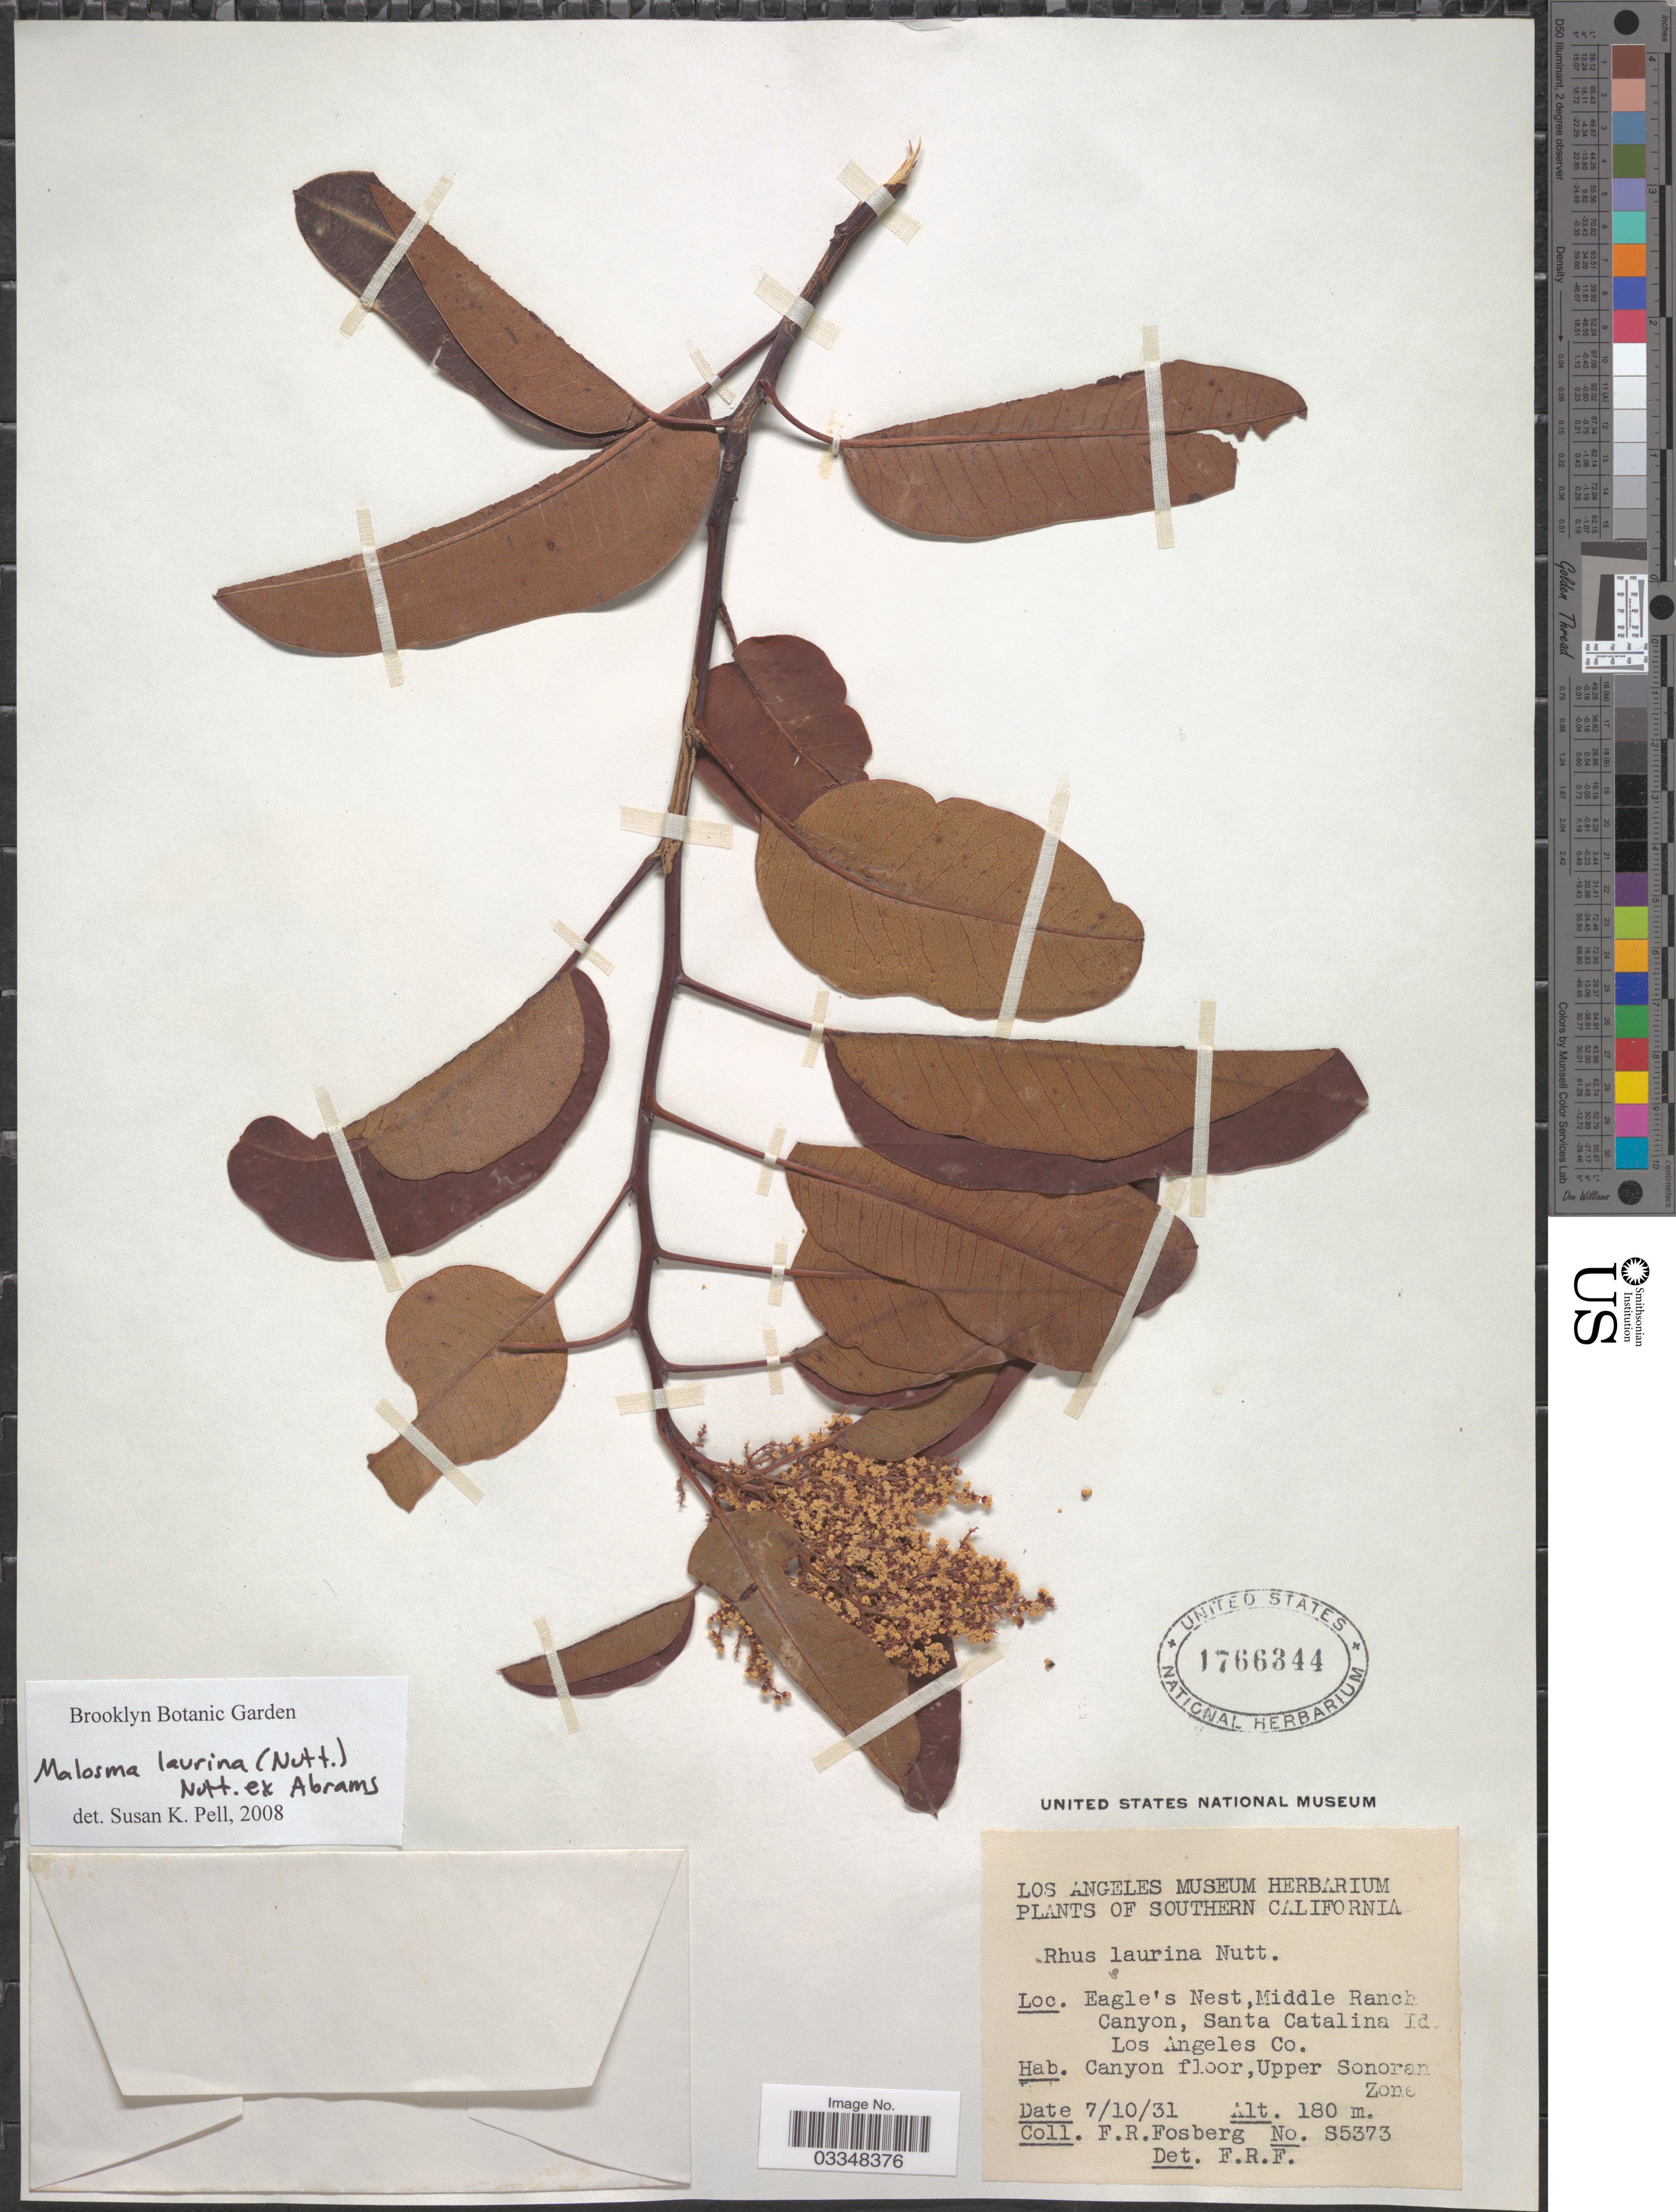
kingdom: Plantae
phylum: Tracheophyta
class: Magnoliopsida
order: Sapindales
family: Anacardiaceae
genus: Malosma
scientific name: Malosma laurina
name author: (Nutt.) Nutt. ex Abrams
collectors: F. R. Fosberg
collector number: S5373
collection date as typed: Transcribed d/m/y: 10/7/31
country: United States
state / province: California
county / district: Los Angeles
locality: Southern California. Eagle's Nest, Middle Ranch Canyon, Santa Catalina Id. Los Angeles Co. Canyon floor, Upper Sonoran Zone.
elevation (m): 180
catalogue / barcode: US 1766344